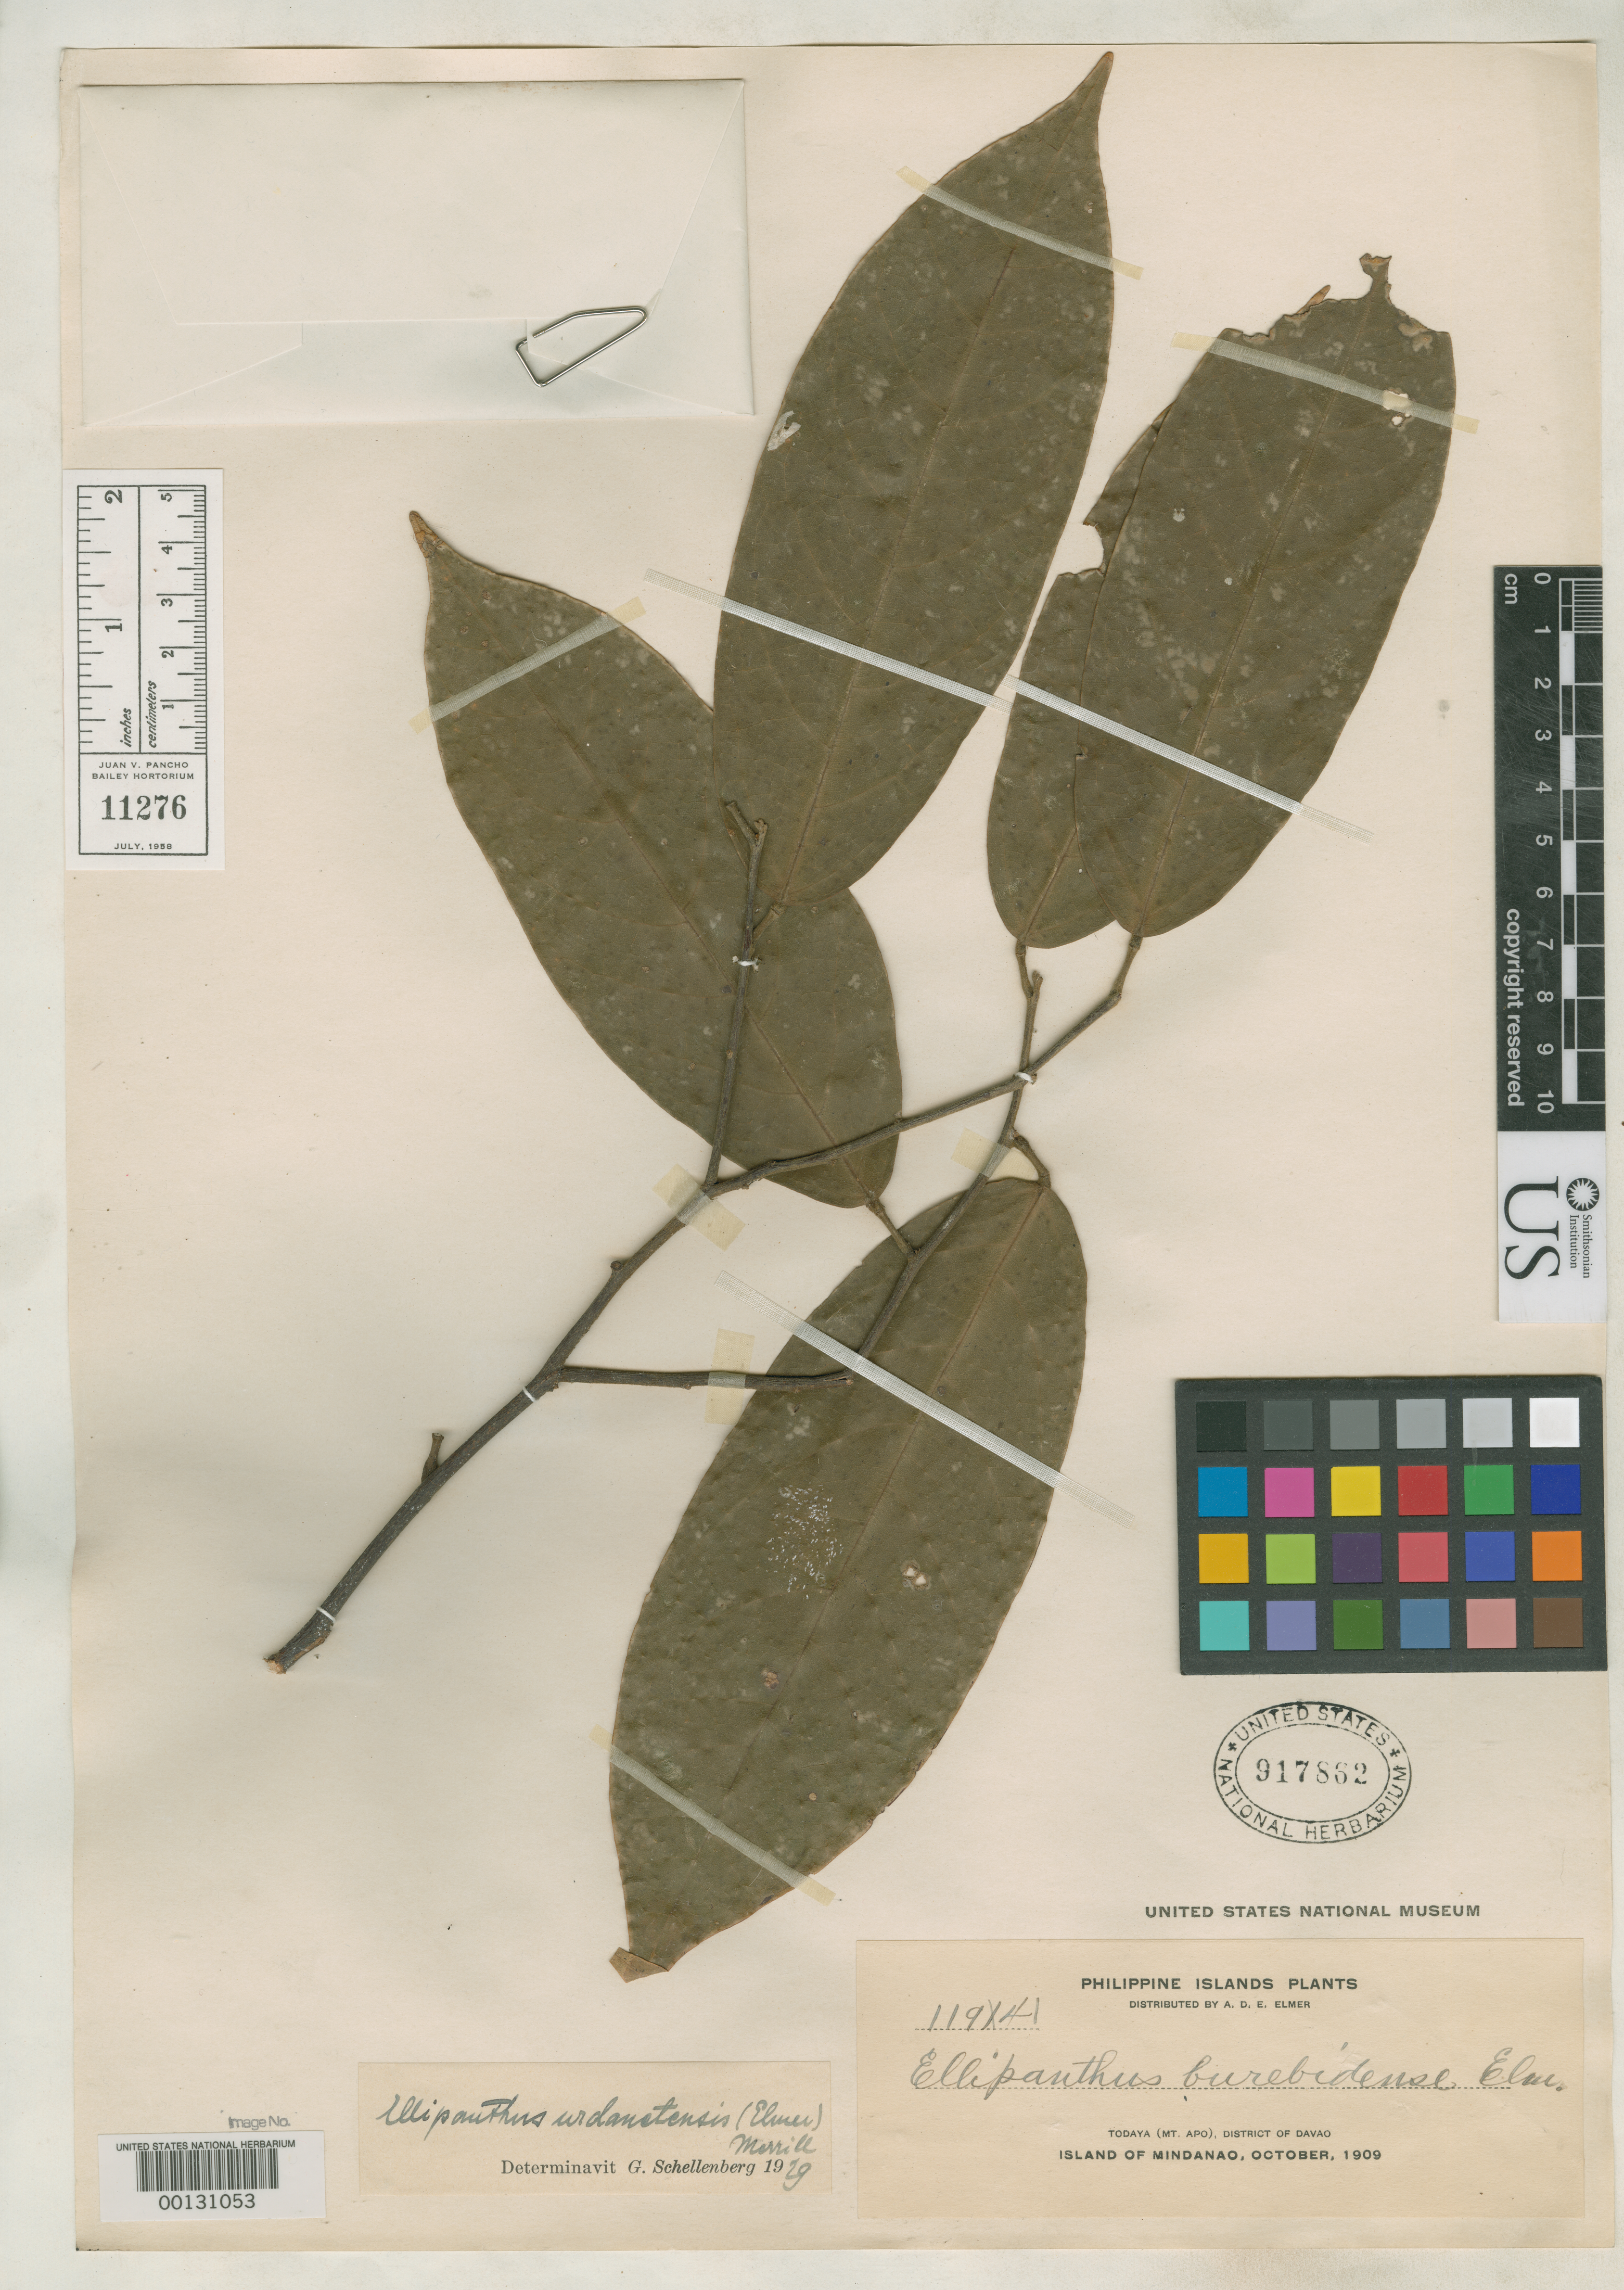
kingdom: Plantae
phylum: Tracheophyta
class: Magnoliopsida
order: Oxalidales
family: Connaraceae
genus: Ellipanthus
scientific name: Ellipanthus burebidense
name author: Elmer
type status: Isotype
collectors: A. D. E. Elmer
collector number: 11941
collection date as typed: Oct 1909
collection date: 1909-10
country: Philippines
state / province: Davao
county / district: Davao del Sur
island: Mindanao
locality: Todaya, Mt. Apo.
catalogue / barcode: US 917862